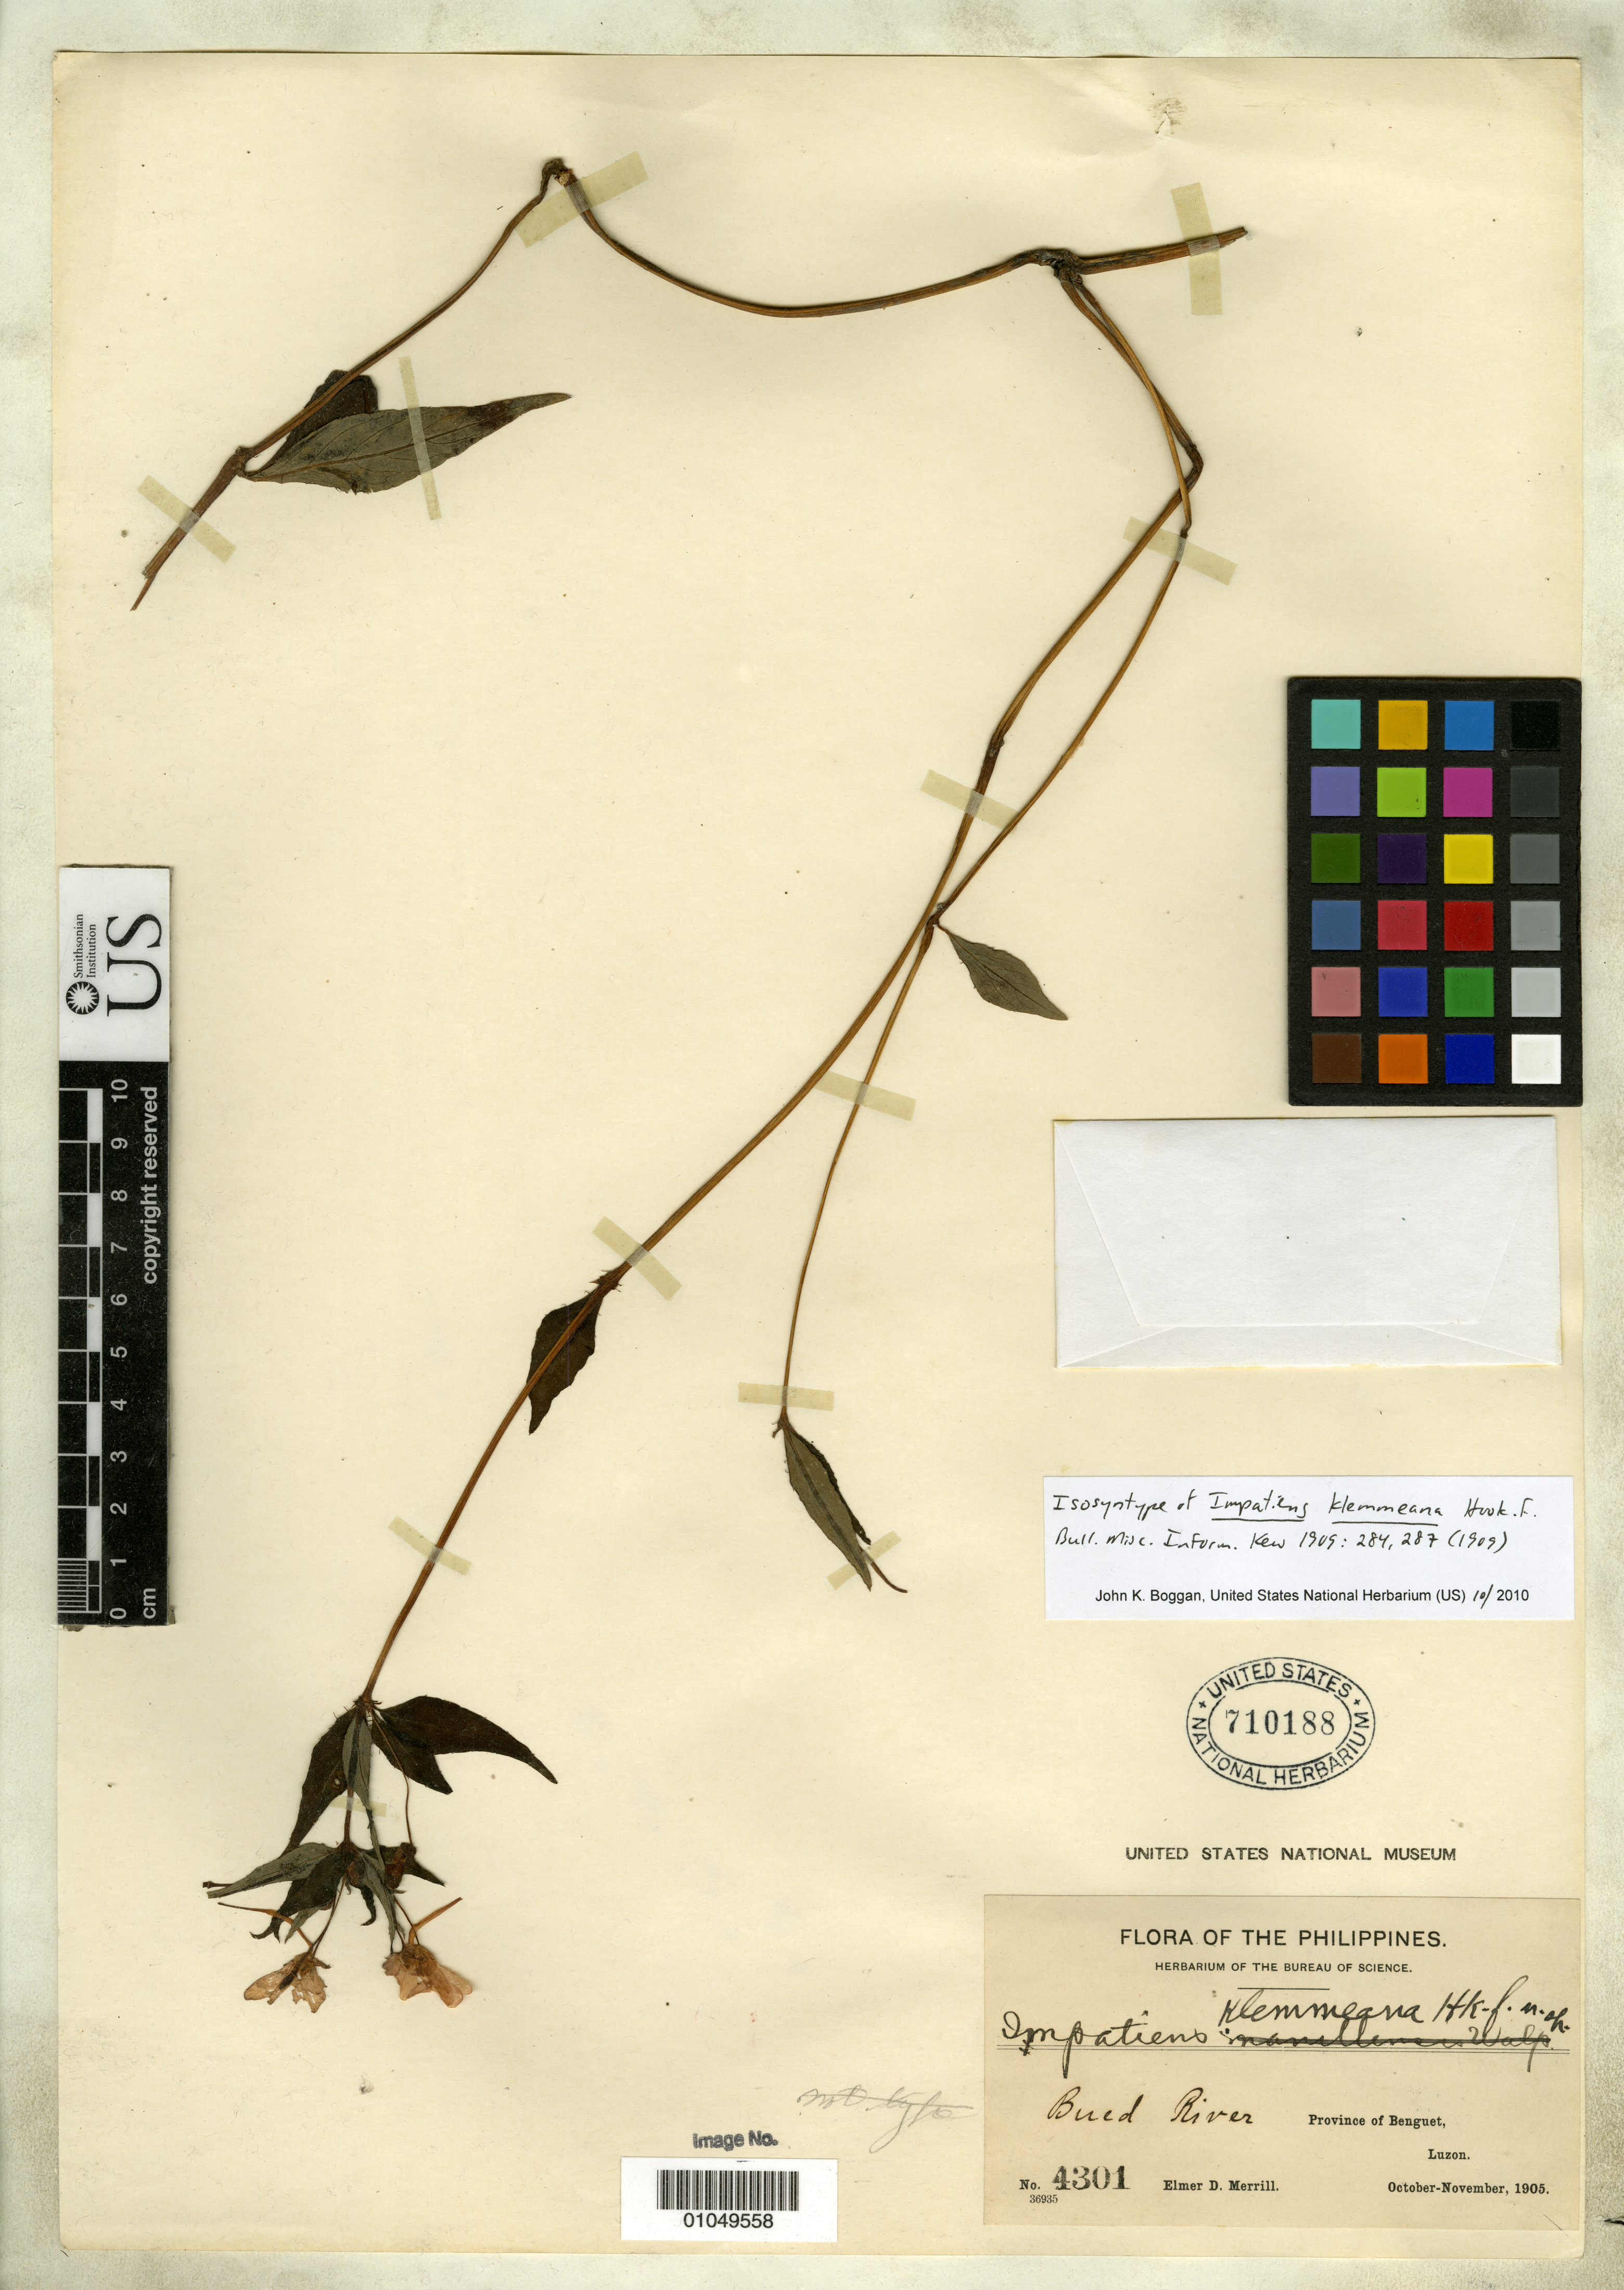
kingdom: Plantae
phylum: Tracheophyta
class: Magnoliopsida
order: Ericales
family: Balsaminaceae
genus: Impatiens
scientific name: Impatiens klemmeana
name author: Hook. f.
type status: Isosyntype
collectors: E. D. Merrill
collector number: Bur. Sci. 4301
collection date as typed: Oct 1905 to -- Nov 1905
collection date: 1905-10/1905-11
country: Philippines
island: Luzon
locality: Bued River, Province of Benguet.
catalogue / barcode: US 710188